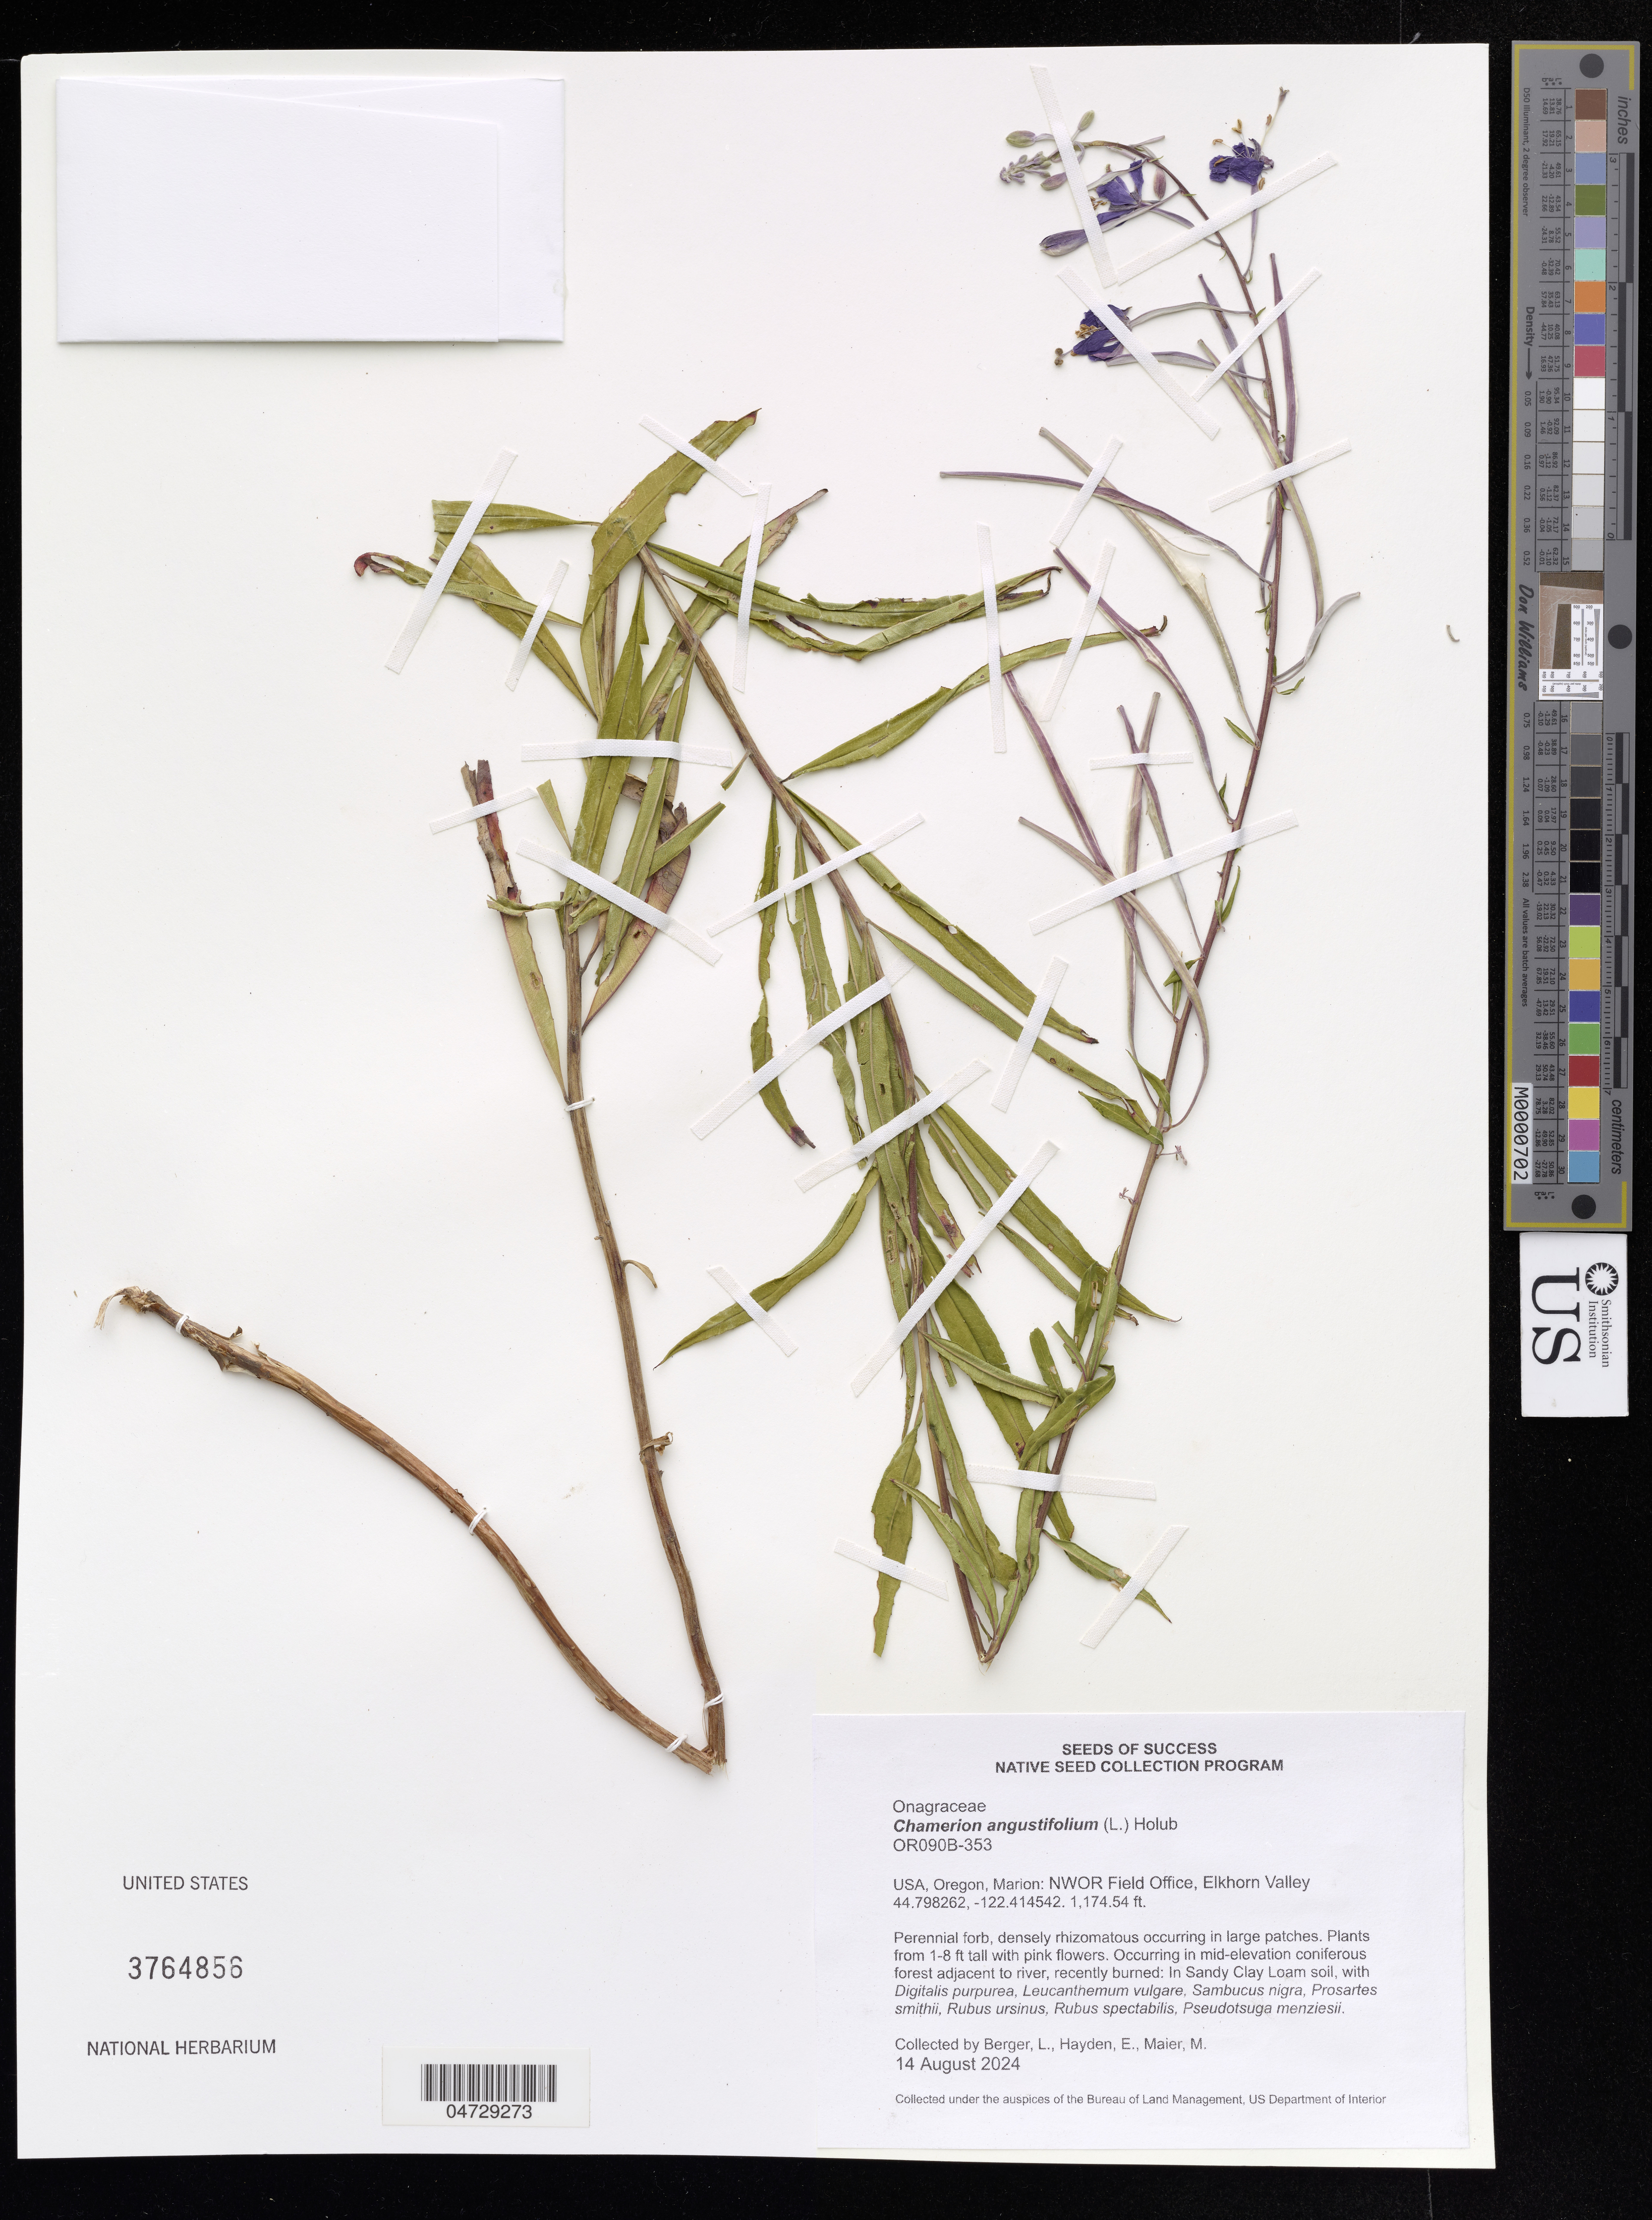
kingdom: Plantae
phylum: Tracheophyta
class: Magnoliopsida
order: Myrtales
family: Onagraceae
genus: Chamerion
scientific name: Chamerion angustifolium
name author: (L.) Holub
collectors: L. Berger, E. Hayden & M. Maier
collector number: OR090B-353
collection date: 2024-08-14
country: United States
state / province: Oregon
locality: Marion: NWOR Field Office, Elkhorn Valley.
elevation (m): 358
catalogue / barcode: US 3764856